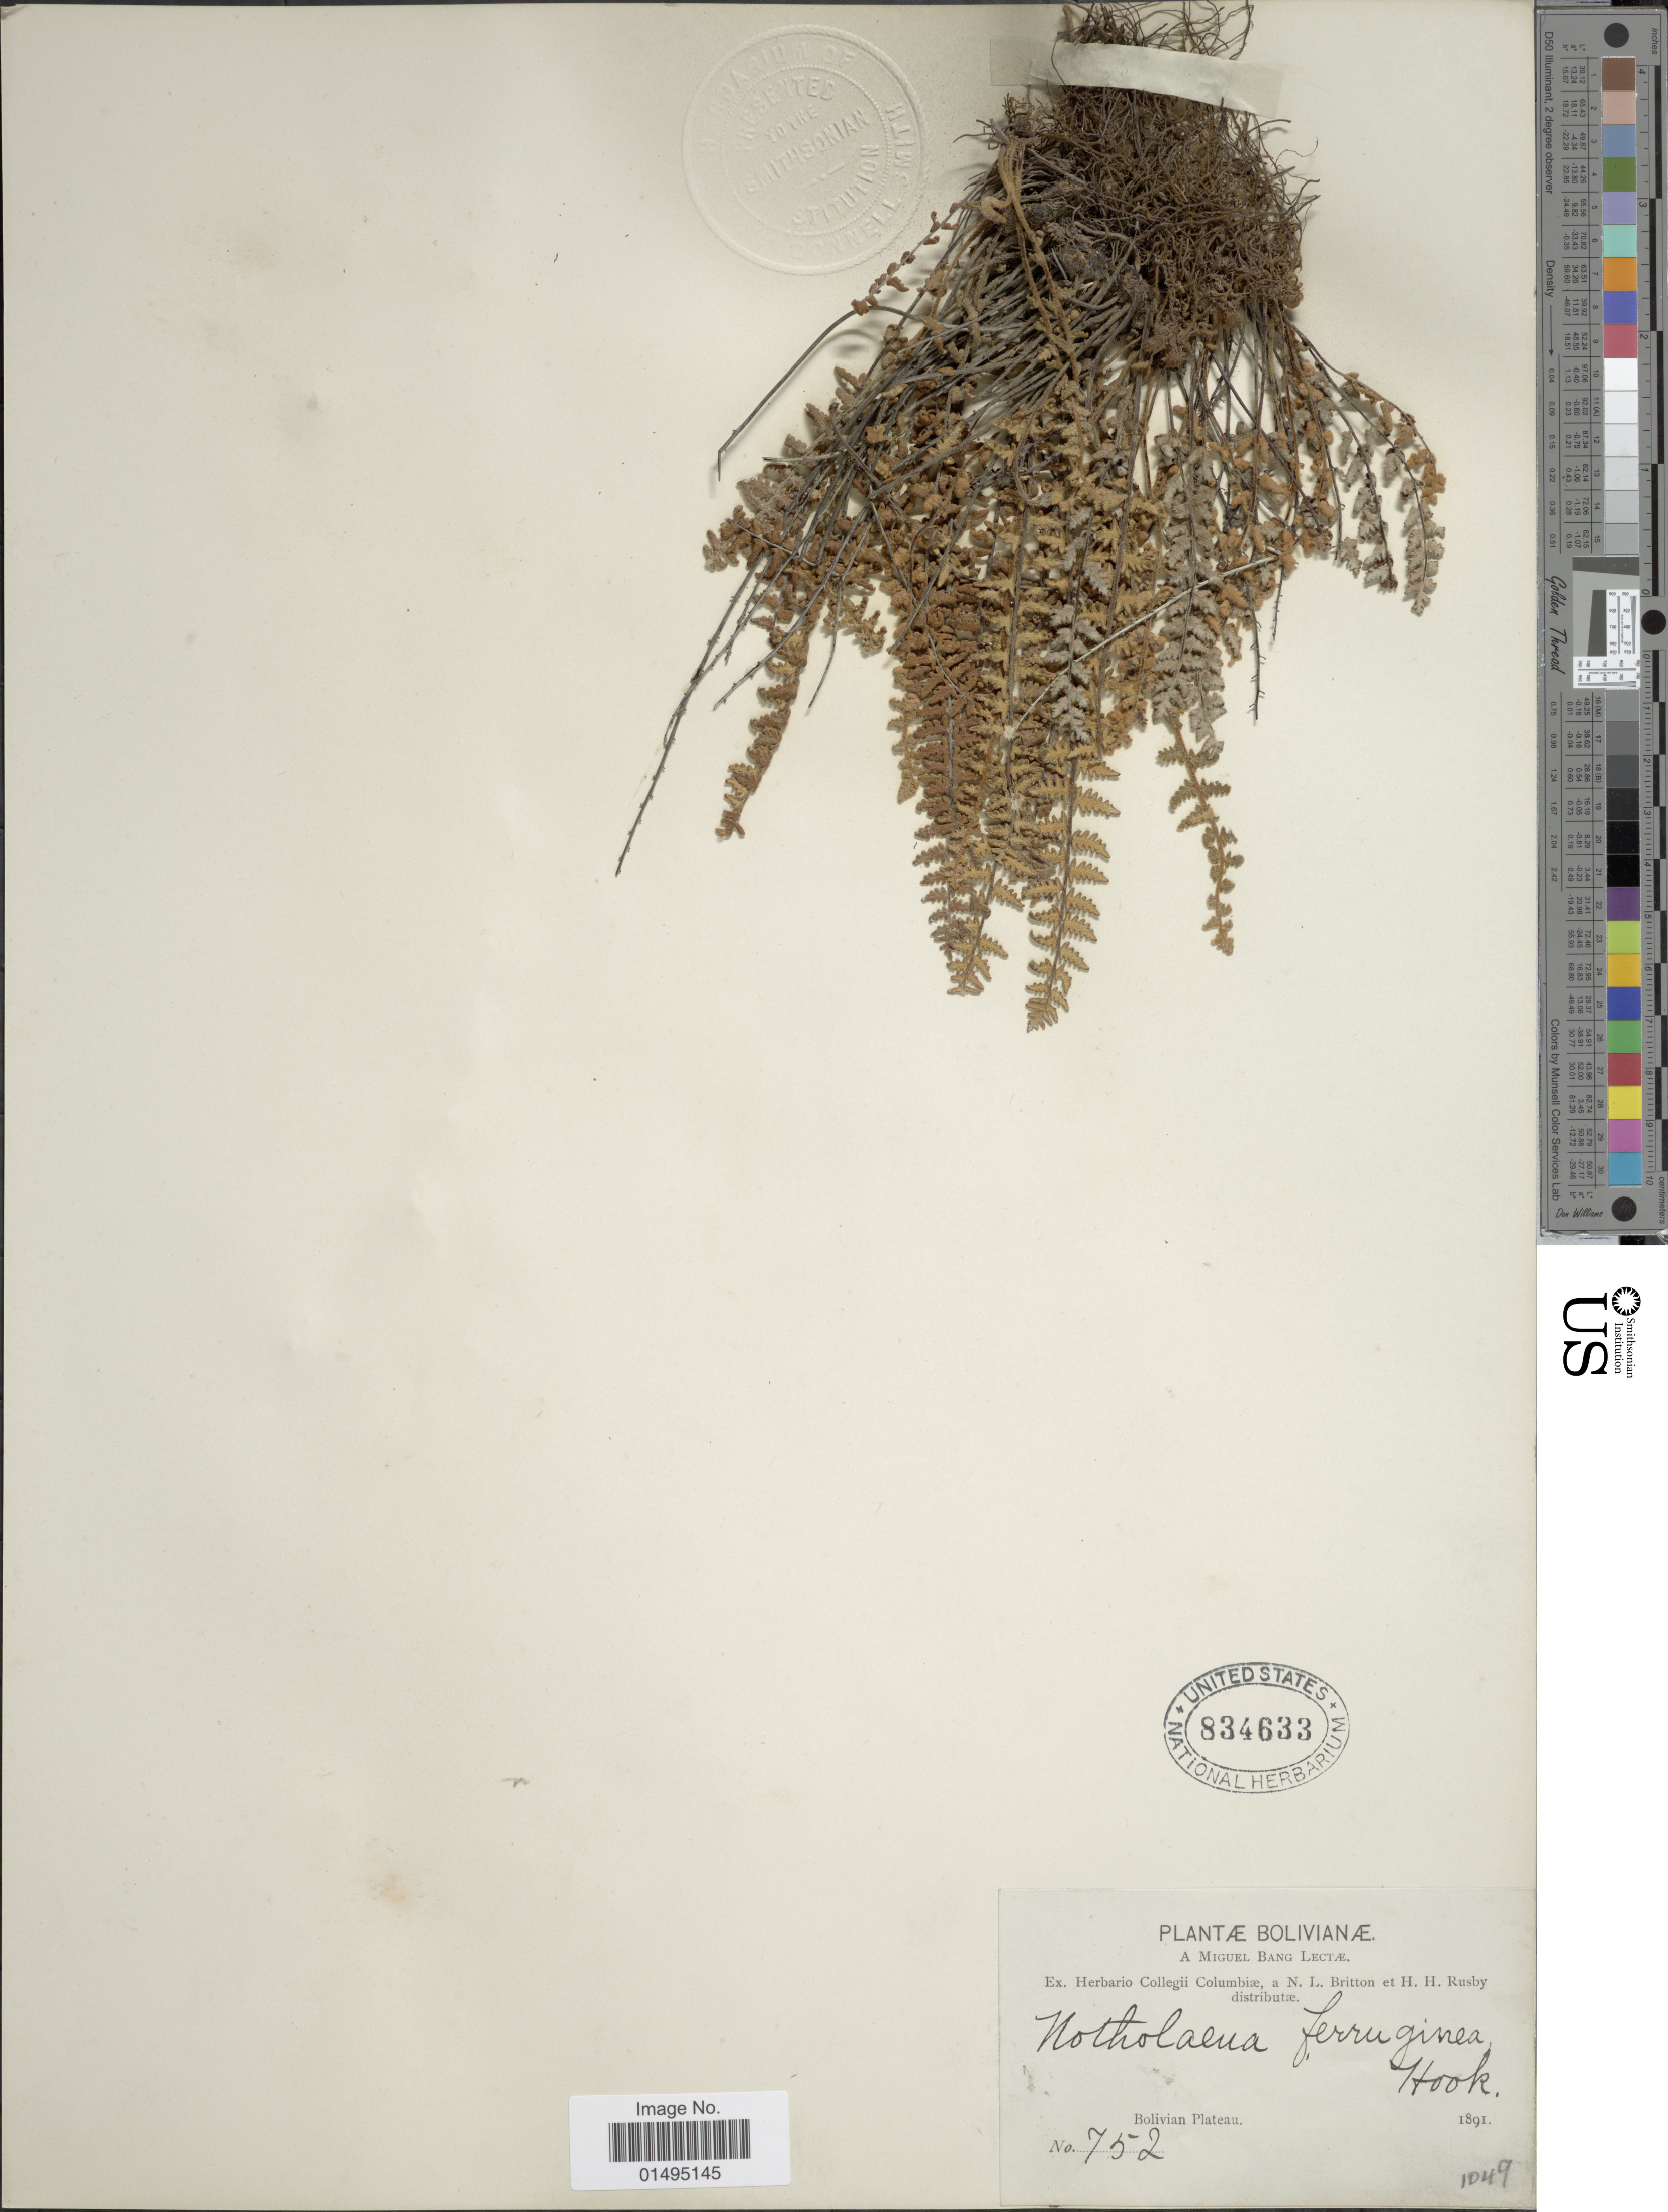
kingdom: Plantae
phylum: Tracheophyta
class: Polypodiopsida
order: Polypodiales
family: Pteridaceae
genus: Myriopteris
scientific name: Myriopteris aurea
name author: (Poir.) Grusz & Windham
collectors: M. Bang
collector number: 752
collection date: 1891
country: Bolivia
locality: Bolivian Plateau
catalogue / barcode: US 834633